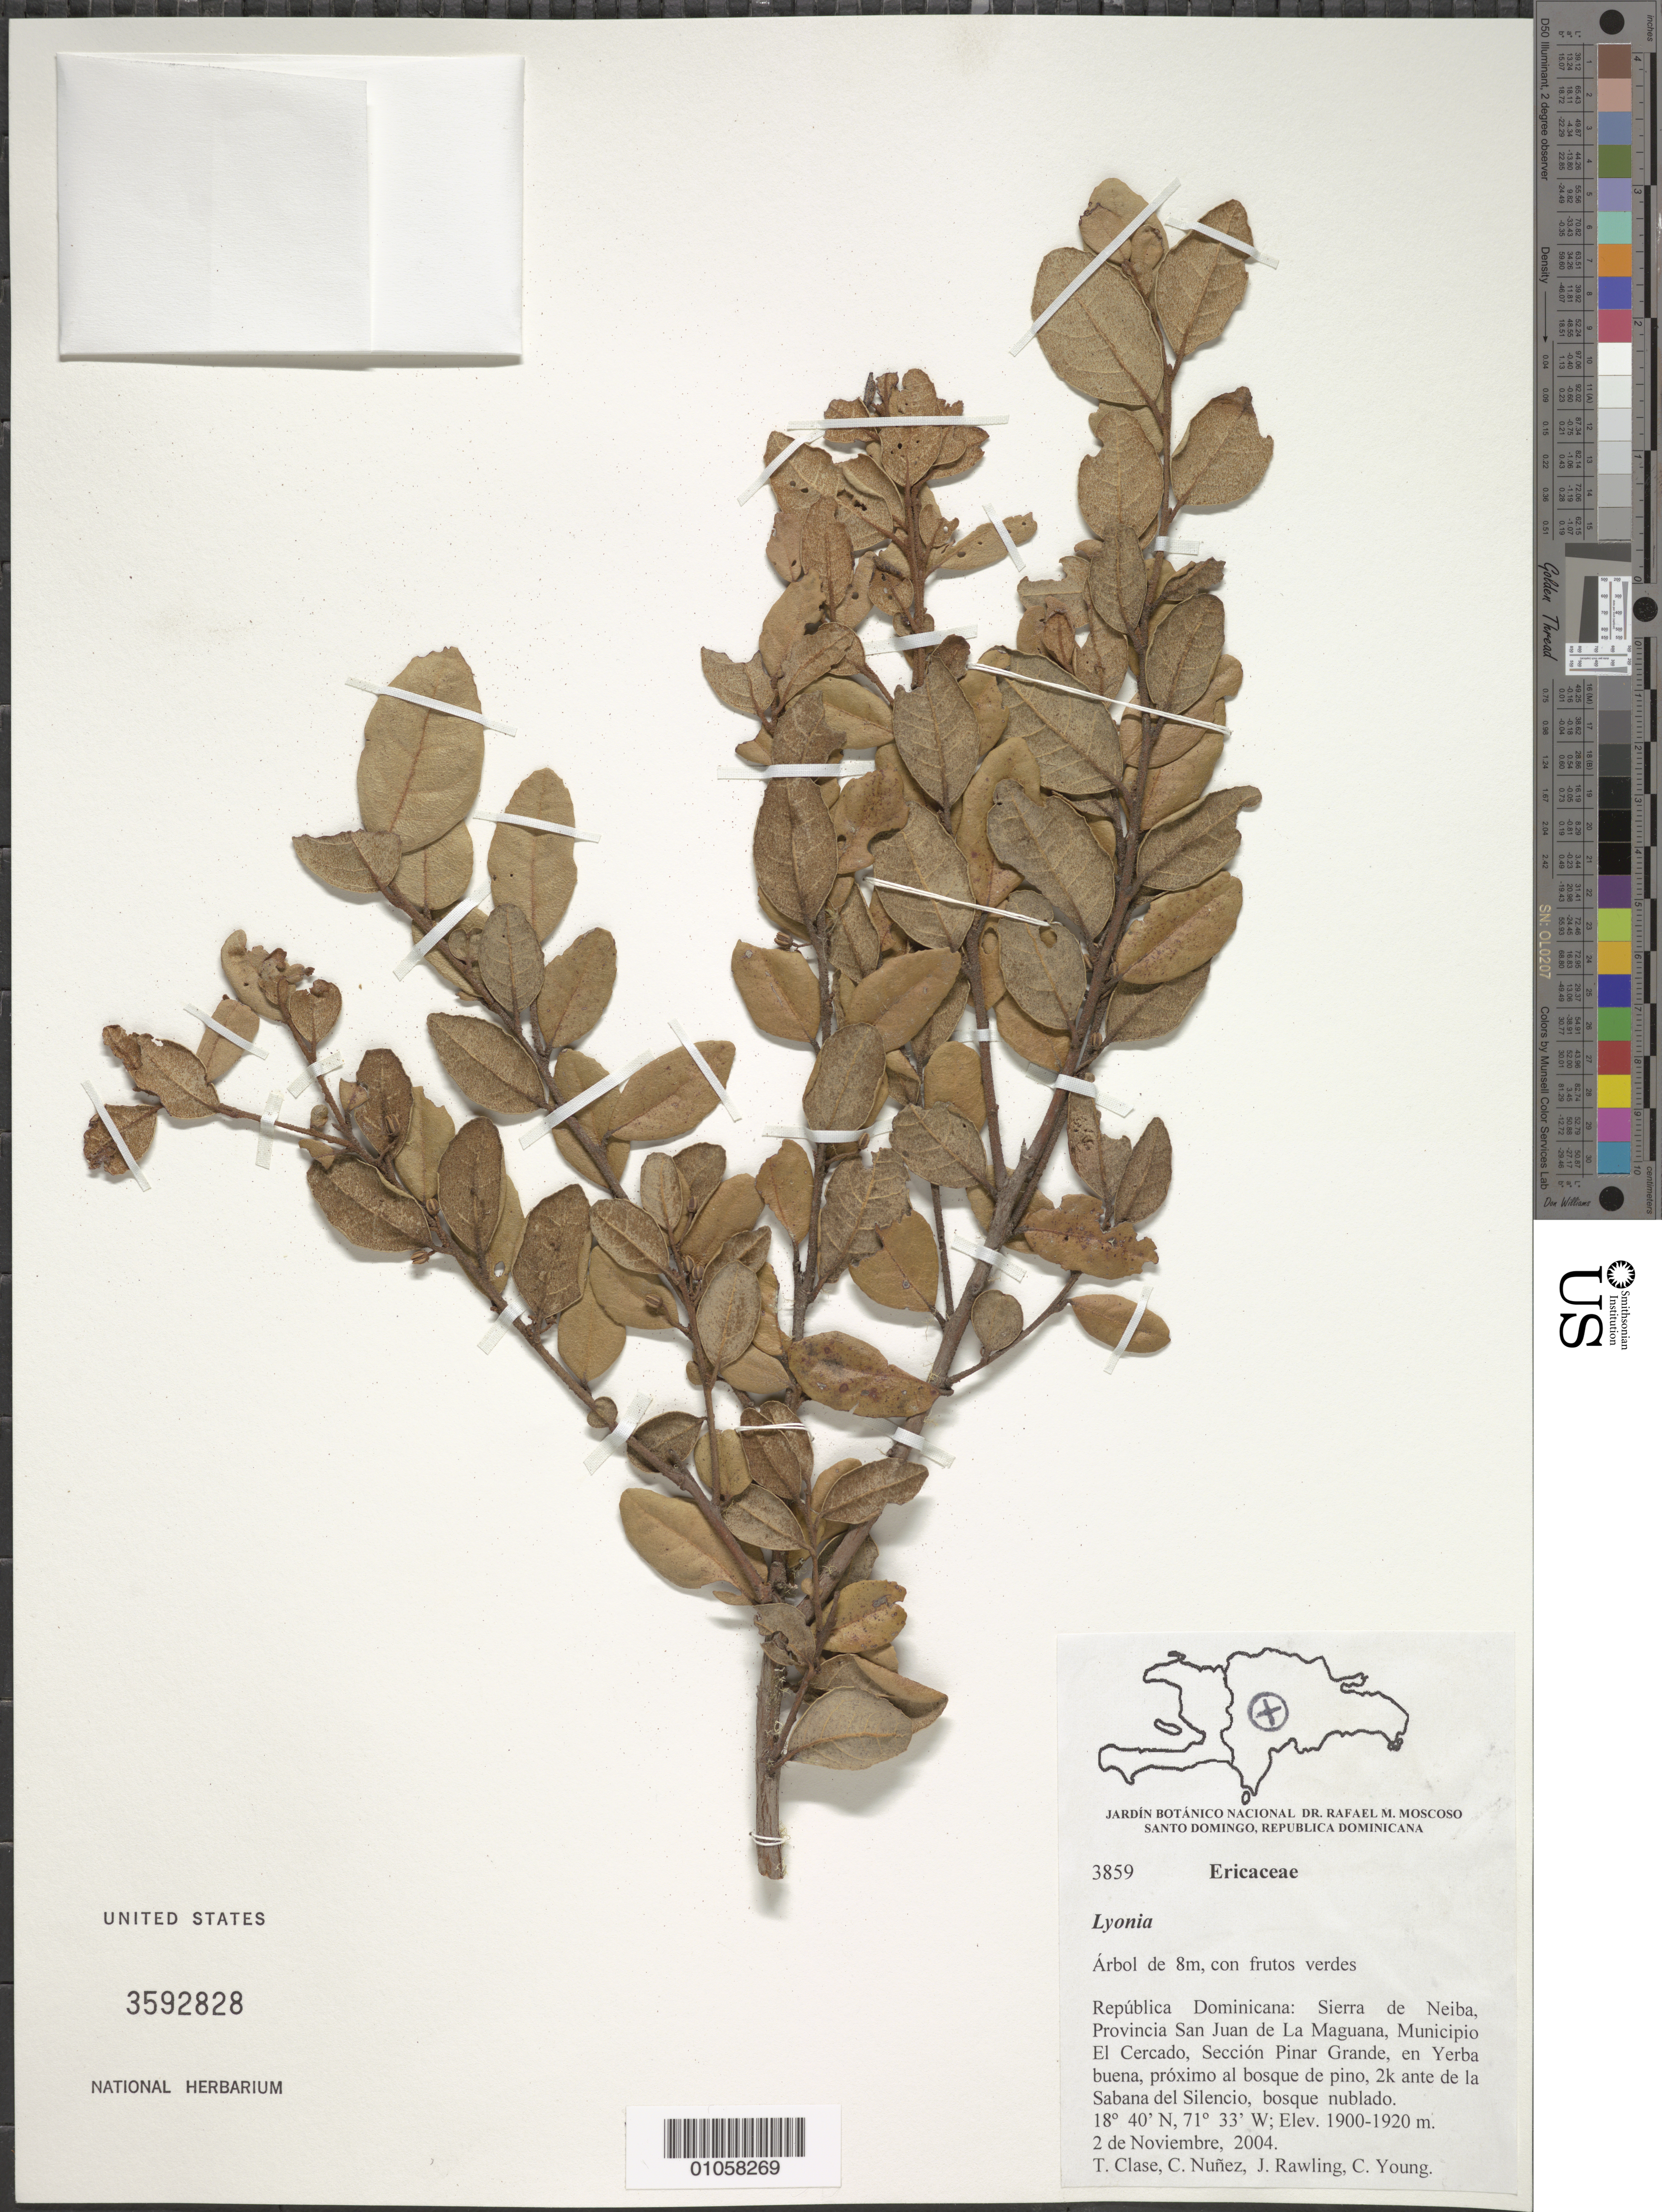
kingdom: Plantae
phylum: Tracheophyta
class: Magnoliopsida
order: Ericales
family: Ericaceae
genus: Lyonia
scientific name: Lyonia sp.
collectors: T. Clase, C. Nunez, J. Rawling & C. Young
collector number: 3859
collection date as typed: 02 Nov 2004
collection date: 2004-11-02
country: Dominican Republic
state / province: San Juan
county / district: San Juan de la Maguana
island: Hispaniola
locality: Municipio El Cercado, Sección Pinar Grande, en Yerba buena, próximo al bosque de pino, 2 k ante de la Sabana del Silencio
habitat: Bosque nublado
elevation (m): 1900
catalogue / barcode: US 3592828